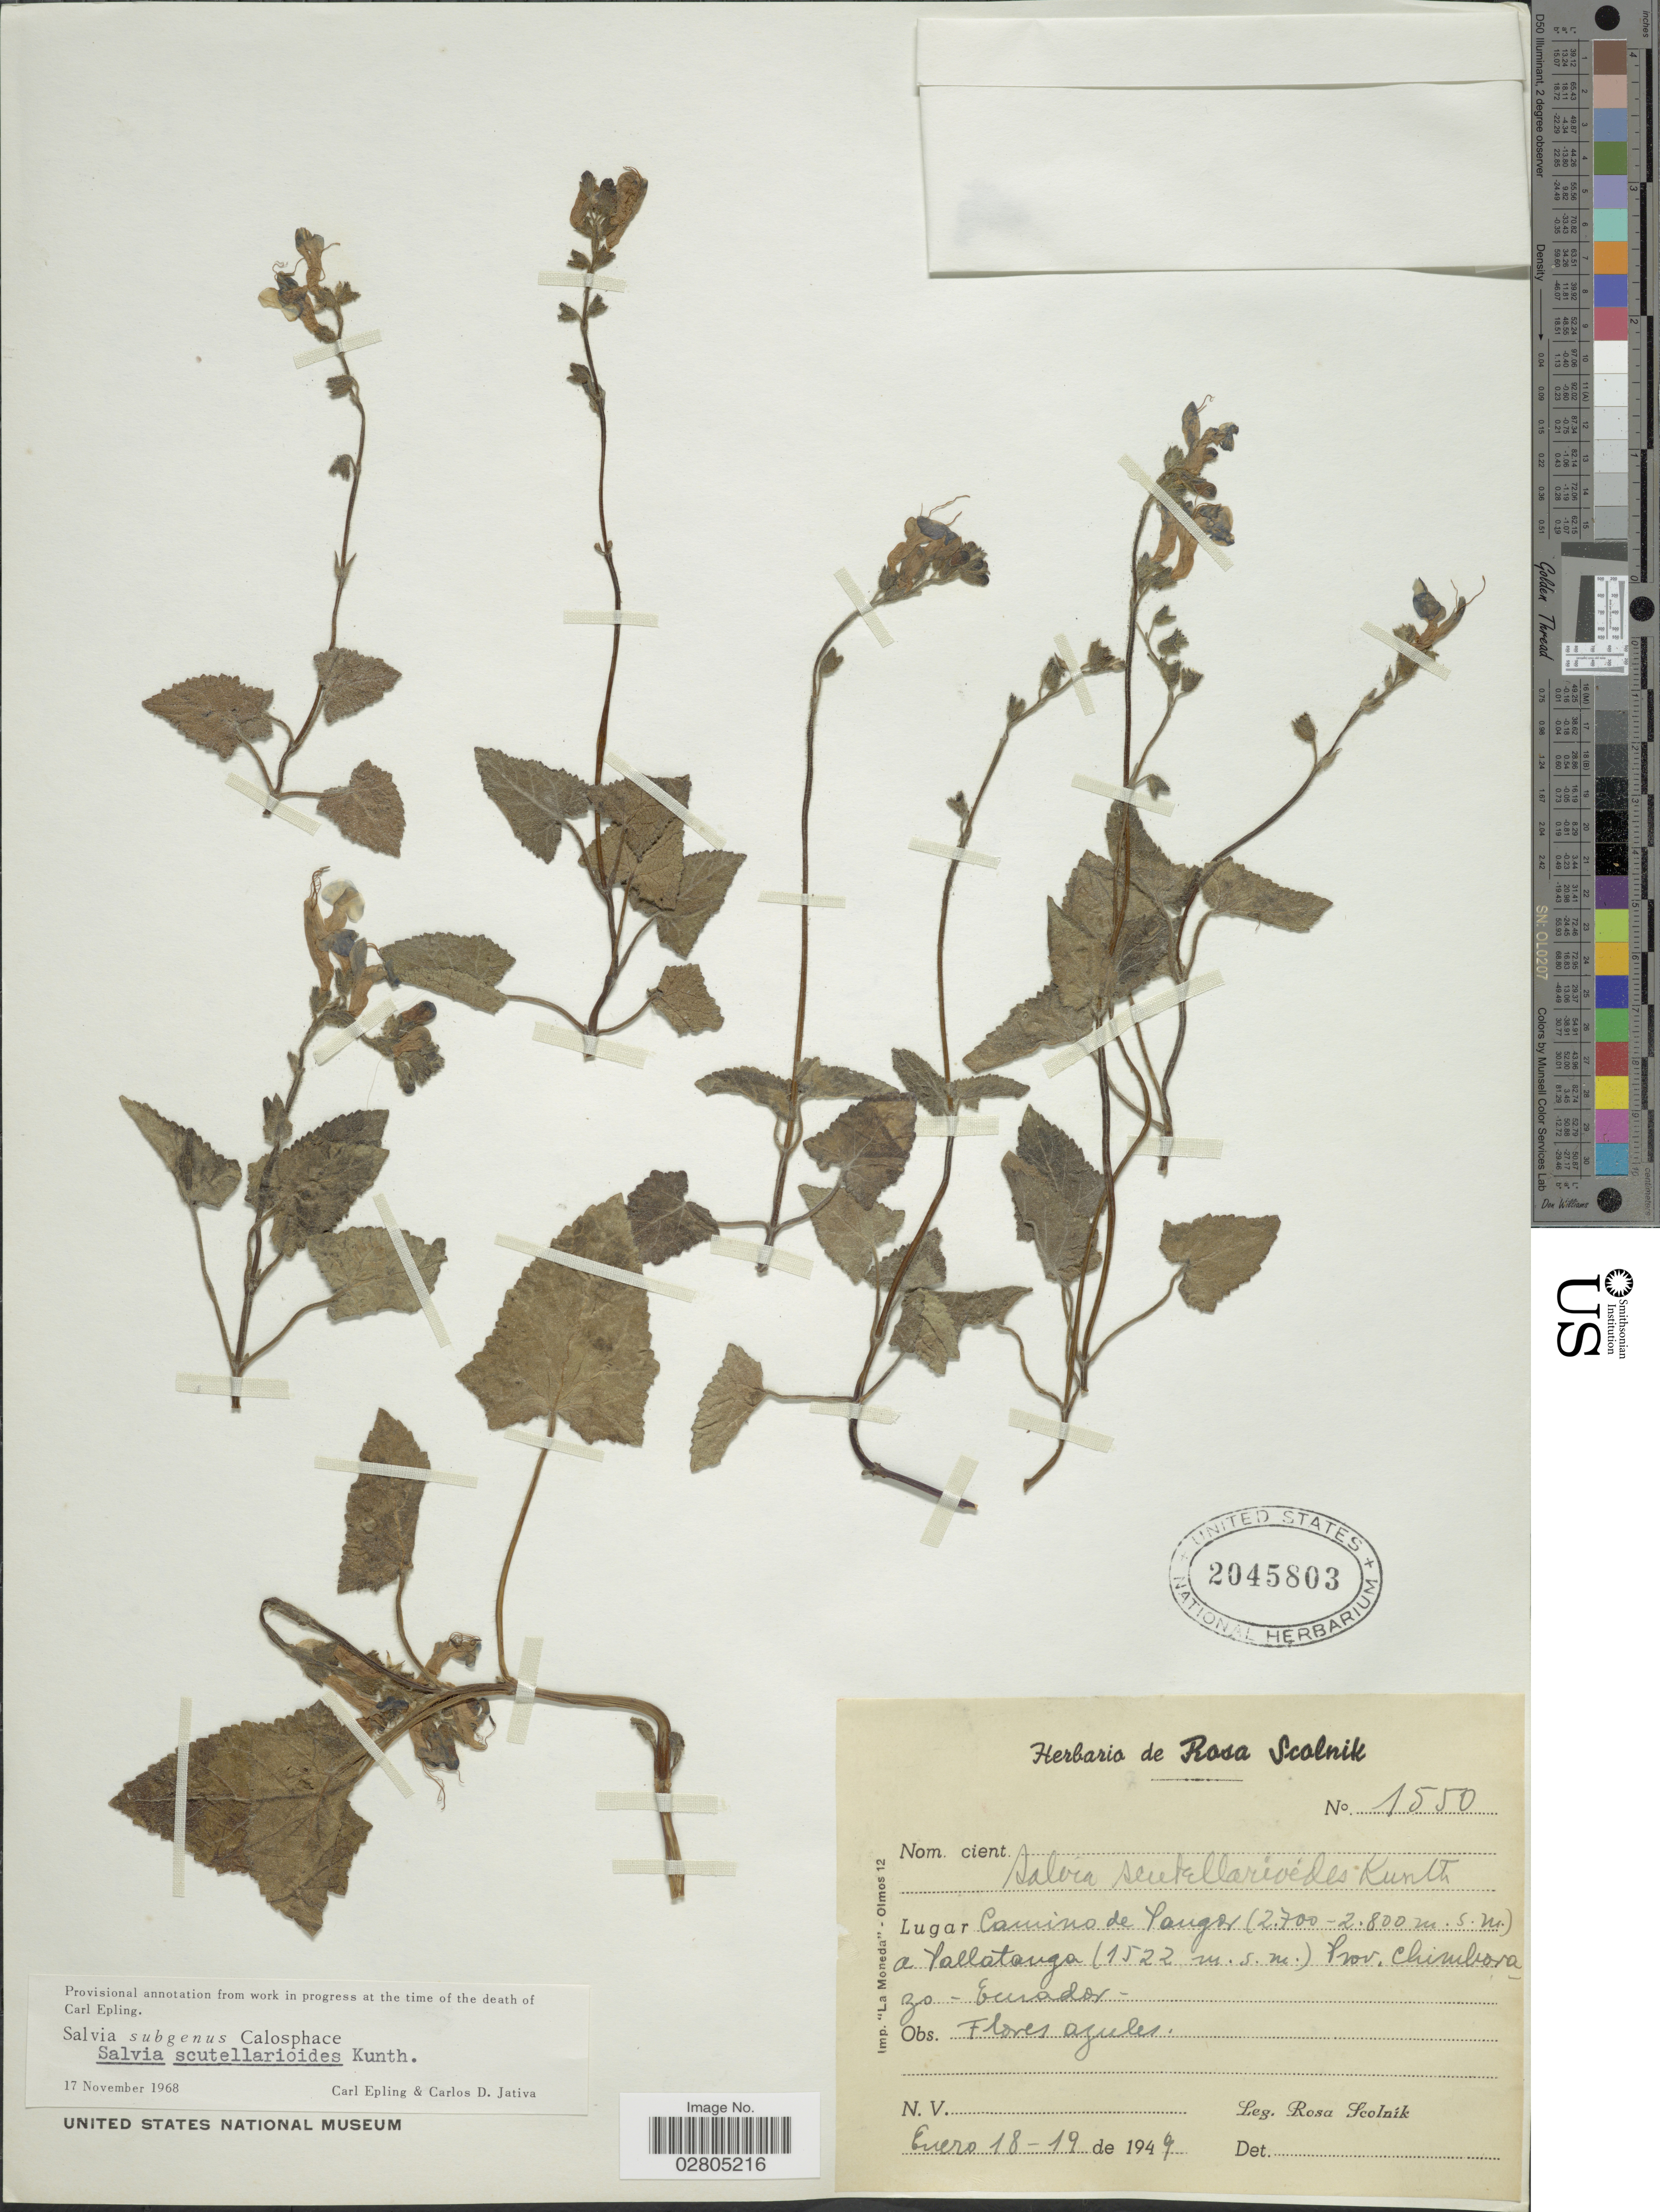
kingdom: Plantae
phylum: Tracheophyta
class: Magnoliopsida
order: Lamiales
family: Lamiaceae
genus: Salvia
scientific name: Salvia scutellarioides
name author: Kunth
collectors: R. Scolnik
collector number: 1550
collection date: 1949-01-18/1949-01-19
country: Ecuador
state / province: Chimborazo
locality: Camino de Pangor (2700-2800 m.s.m) a Pallatanga, Prov. Chimborazo.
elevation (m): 1522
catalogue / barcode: US 2045803